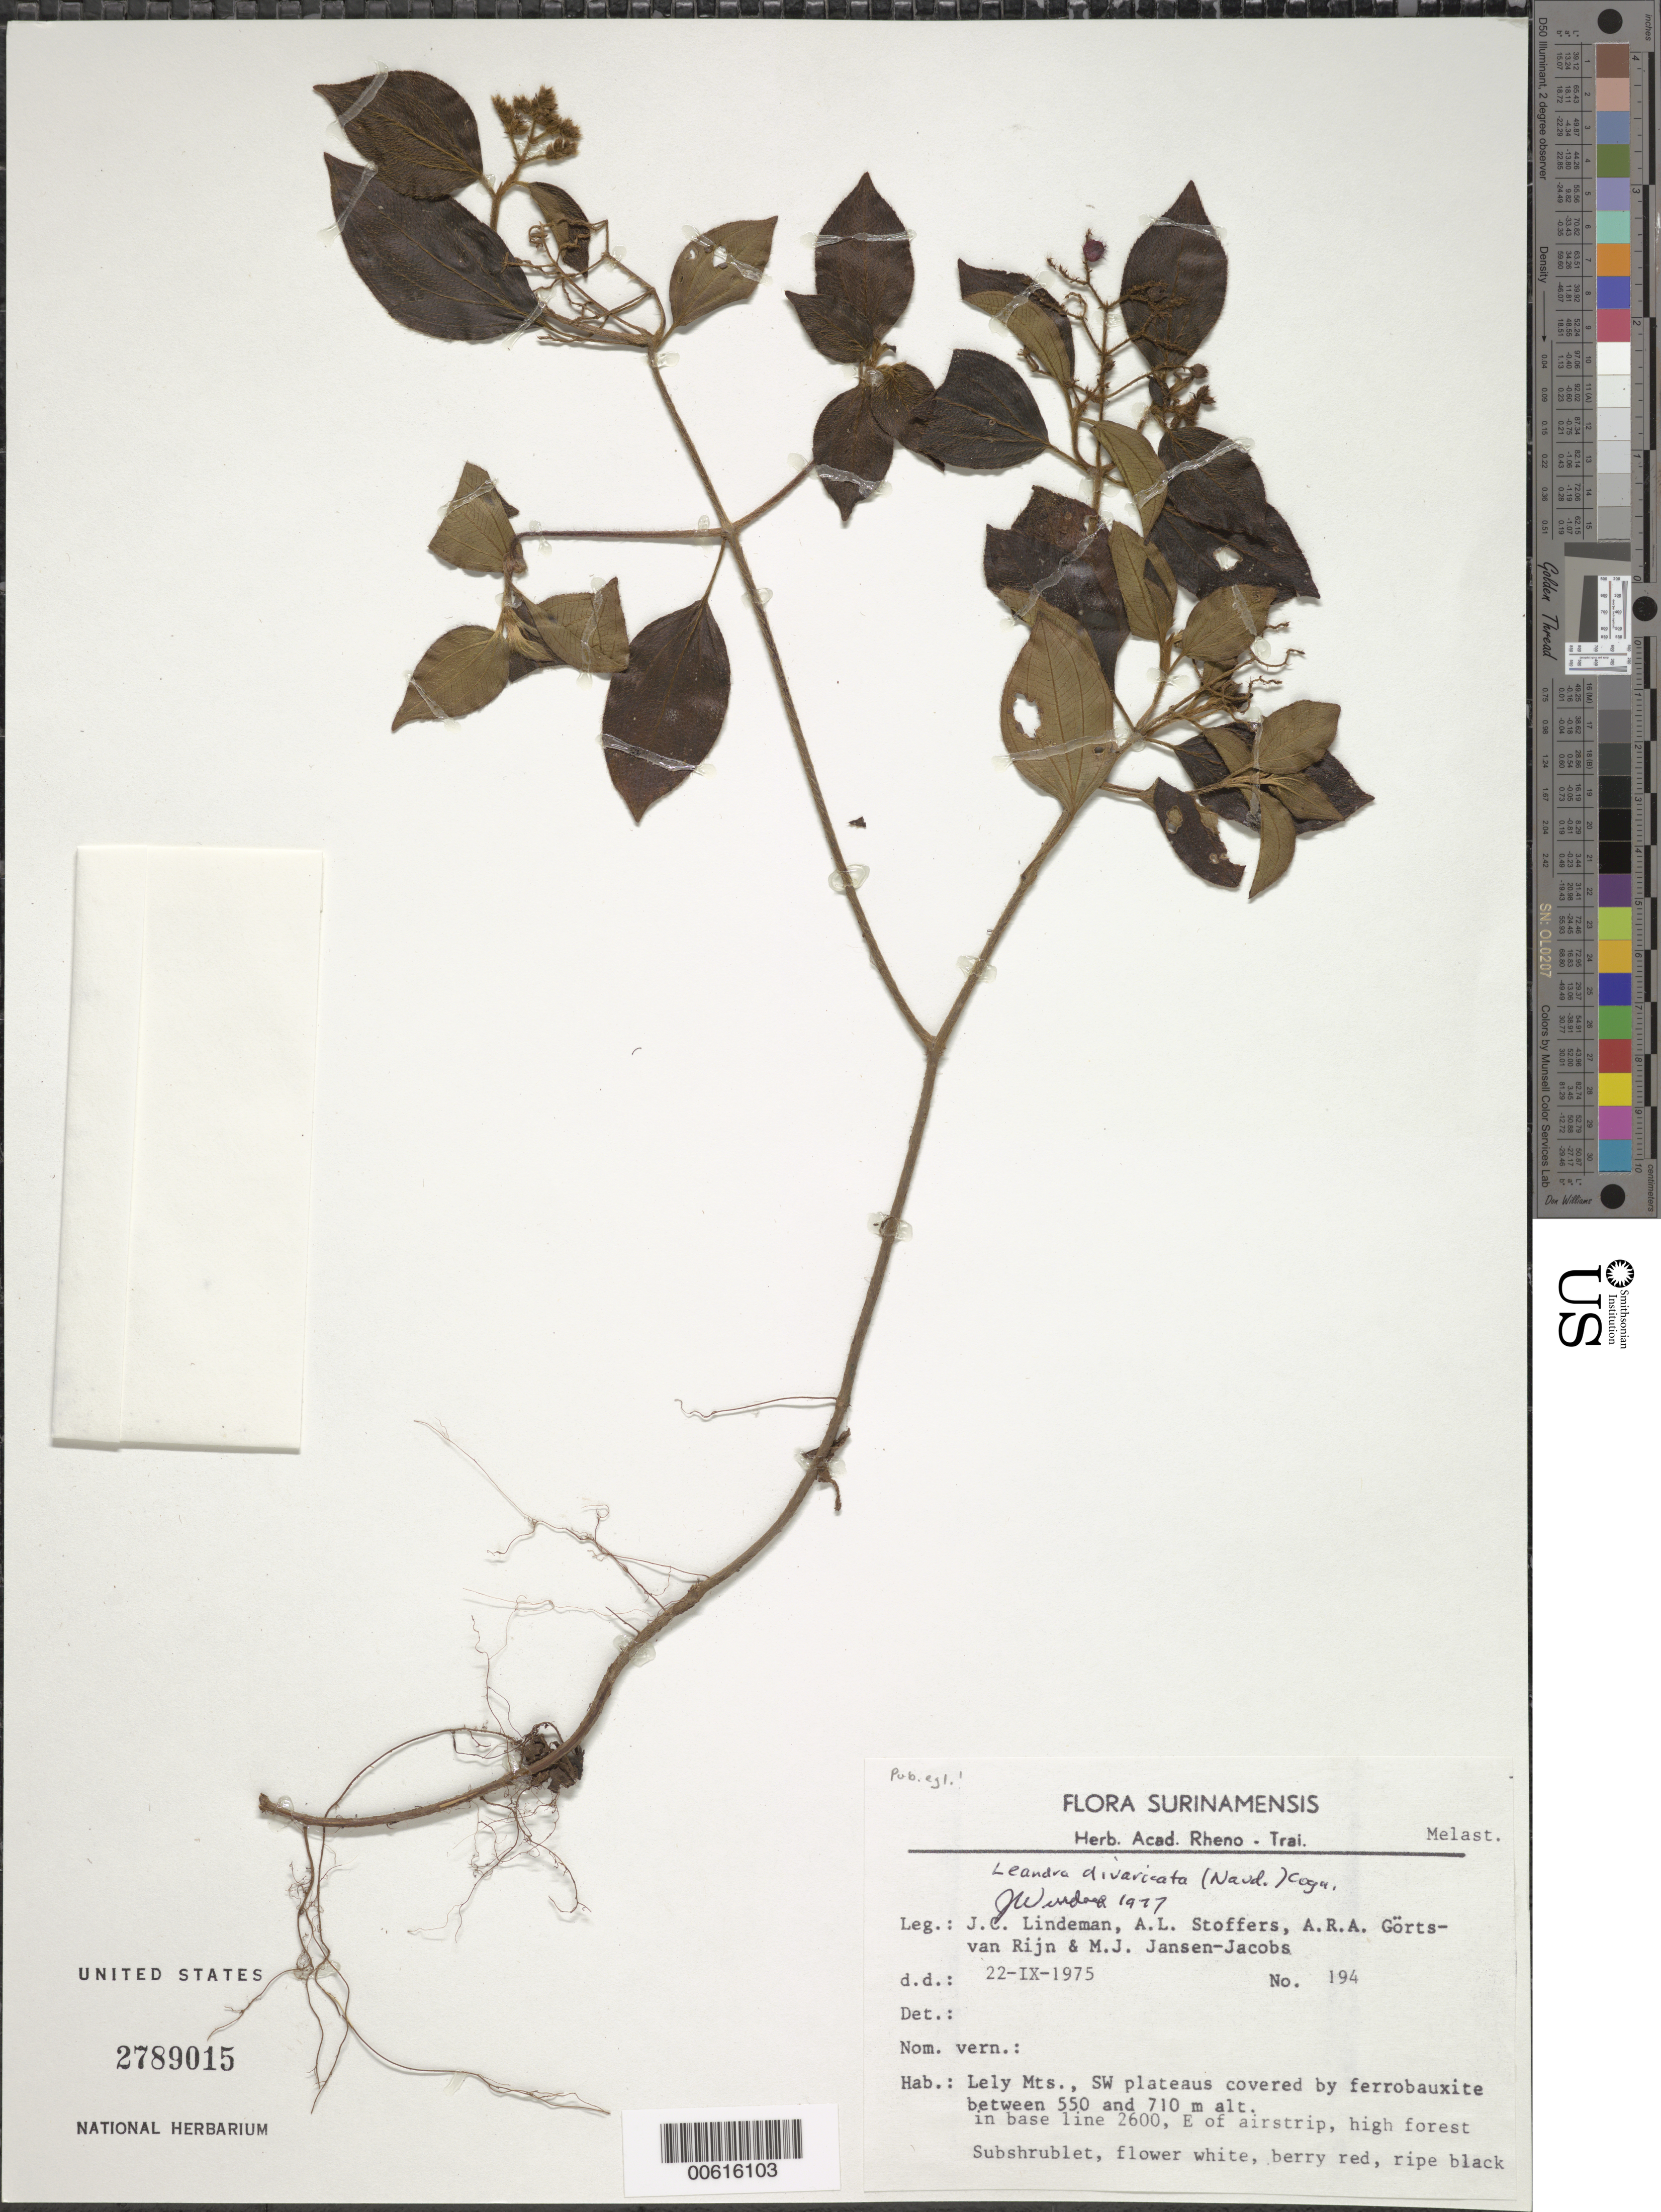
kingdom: Plantae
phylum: Tracheophyta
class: Magnoliopsida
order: Myrtales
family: Melastomataceae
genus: Leandra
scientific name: Leandra divaricata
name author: (Naudin) Cogn.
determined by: Wurdack, John J., (US), US (UNITED STATES)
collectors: J. C. Lindeman, A. Stoffers, A. .R. A. Görts-van Rijn & M. J. Jansen-Jacobs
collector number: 75 194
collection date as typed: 22-Sep-75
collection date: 1975-09-22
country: Suriname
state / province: Marowijne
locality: Lely Mts., SW plateaus, E of airstrip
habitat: Ferrobauxite, high forest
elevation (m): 550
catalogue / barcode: US 2789015